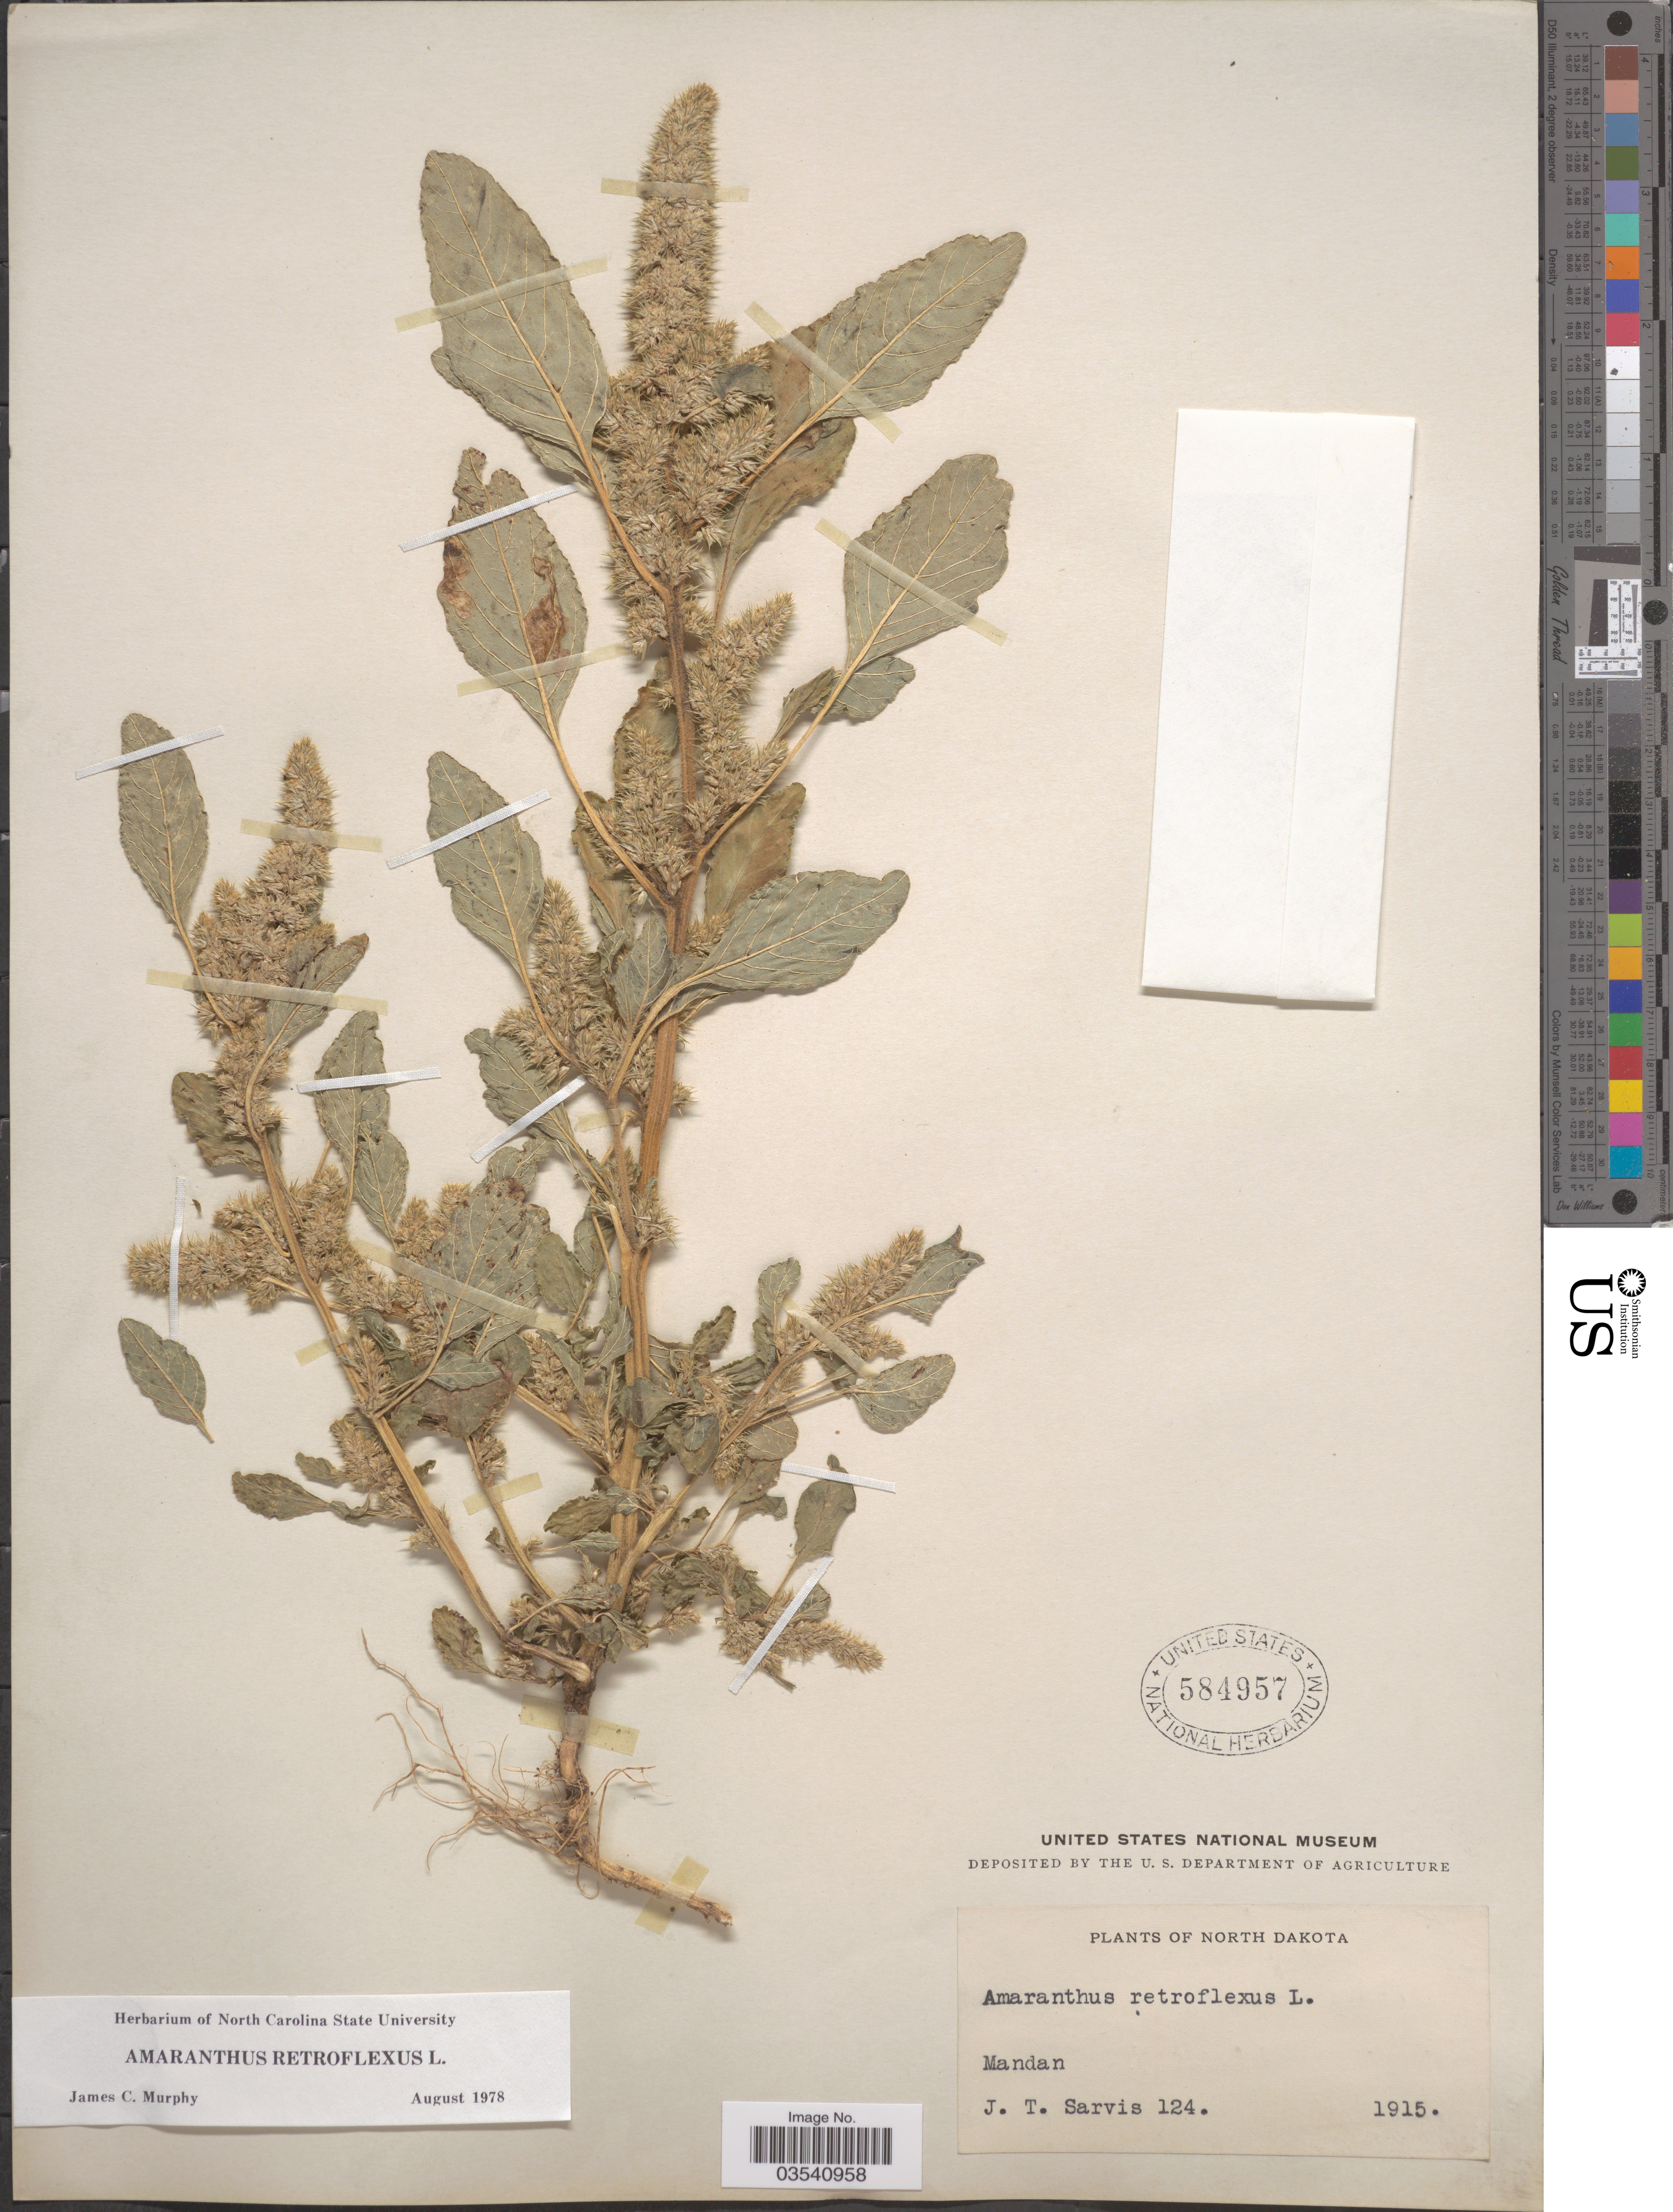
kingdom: Plantae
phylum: Tracheophyta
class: Magnoliopsida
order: Caryophyllales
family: Amaranthaceae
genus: Amaranthus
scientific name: Amaranthus retroflexus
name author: L.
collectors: J. Sarvis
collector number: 124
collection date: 1915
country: United States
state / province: North Dakota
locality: Mandan.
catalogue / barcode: US 584957